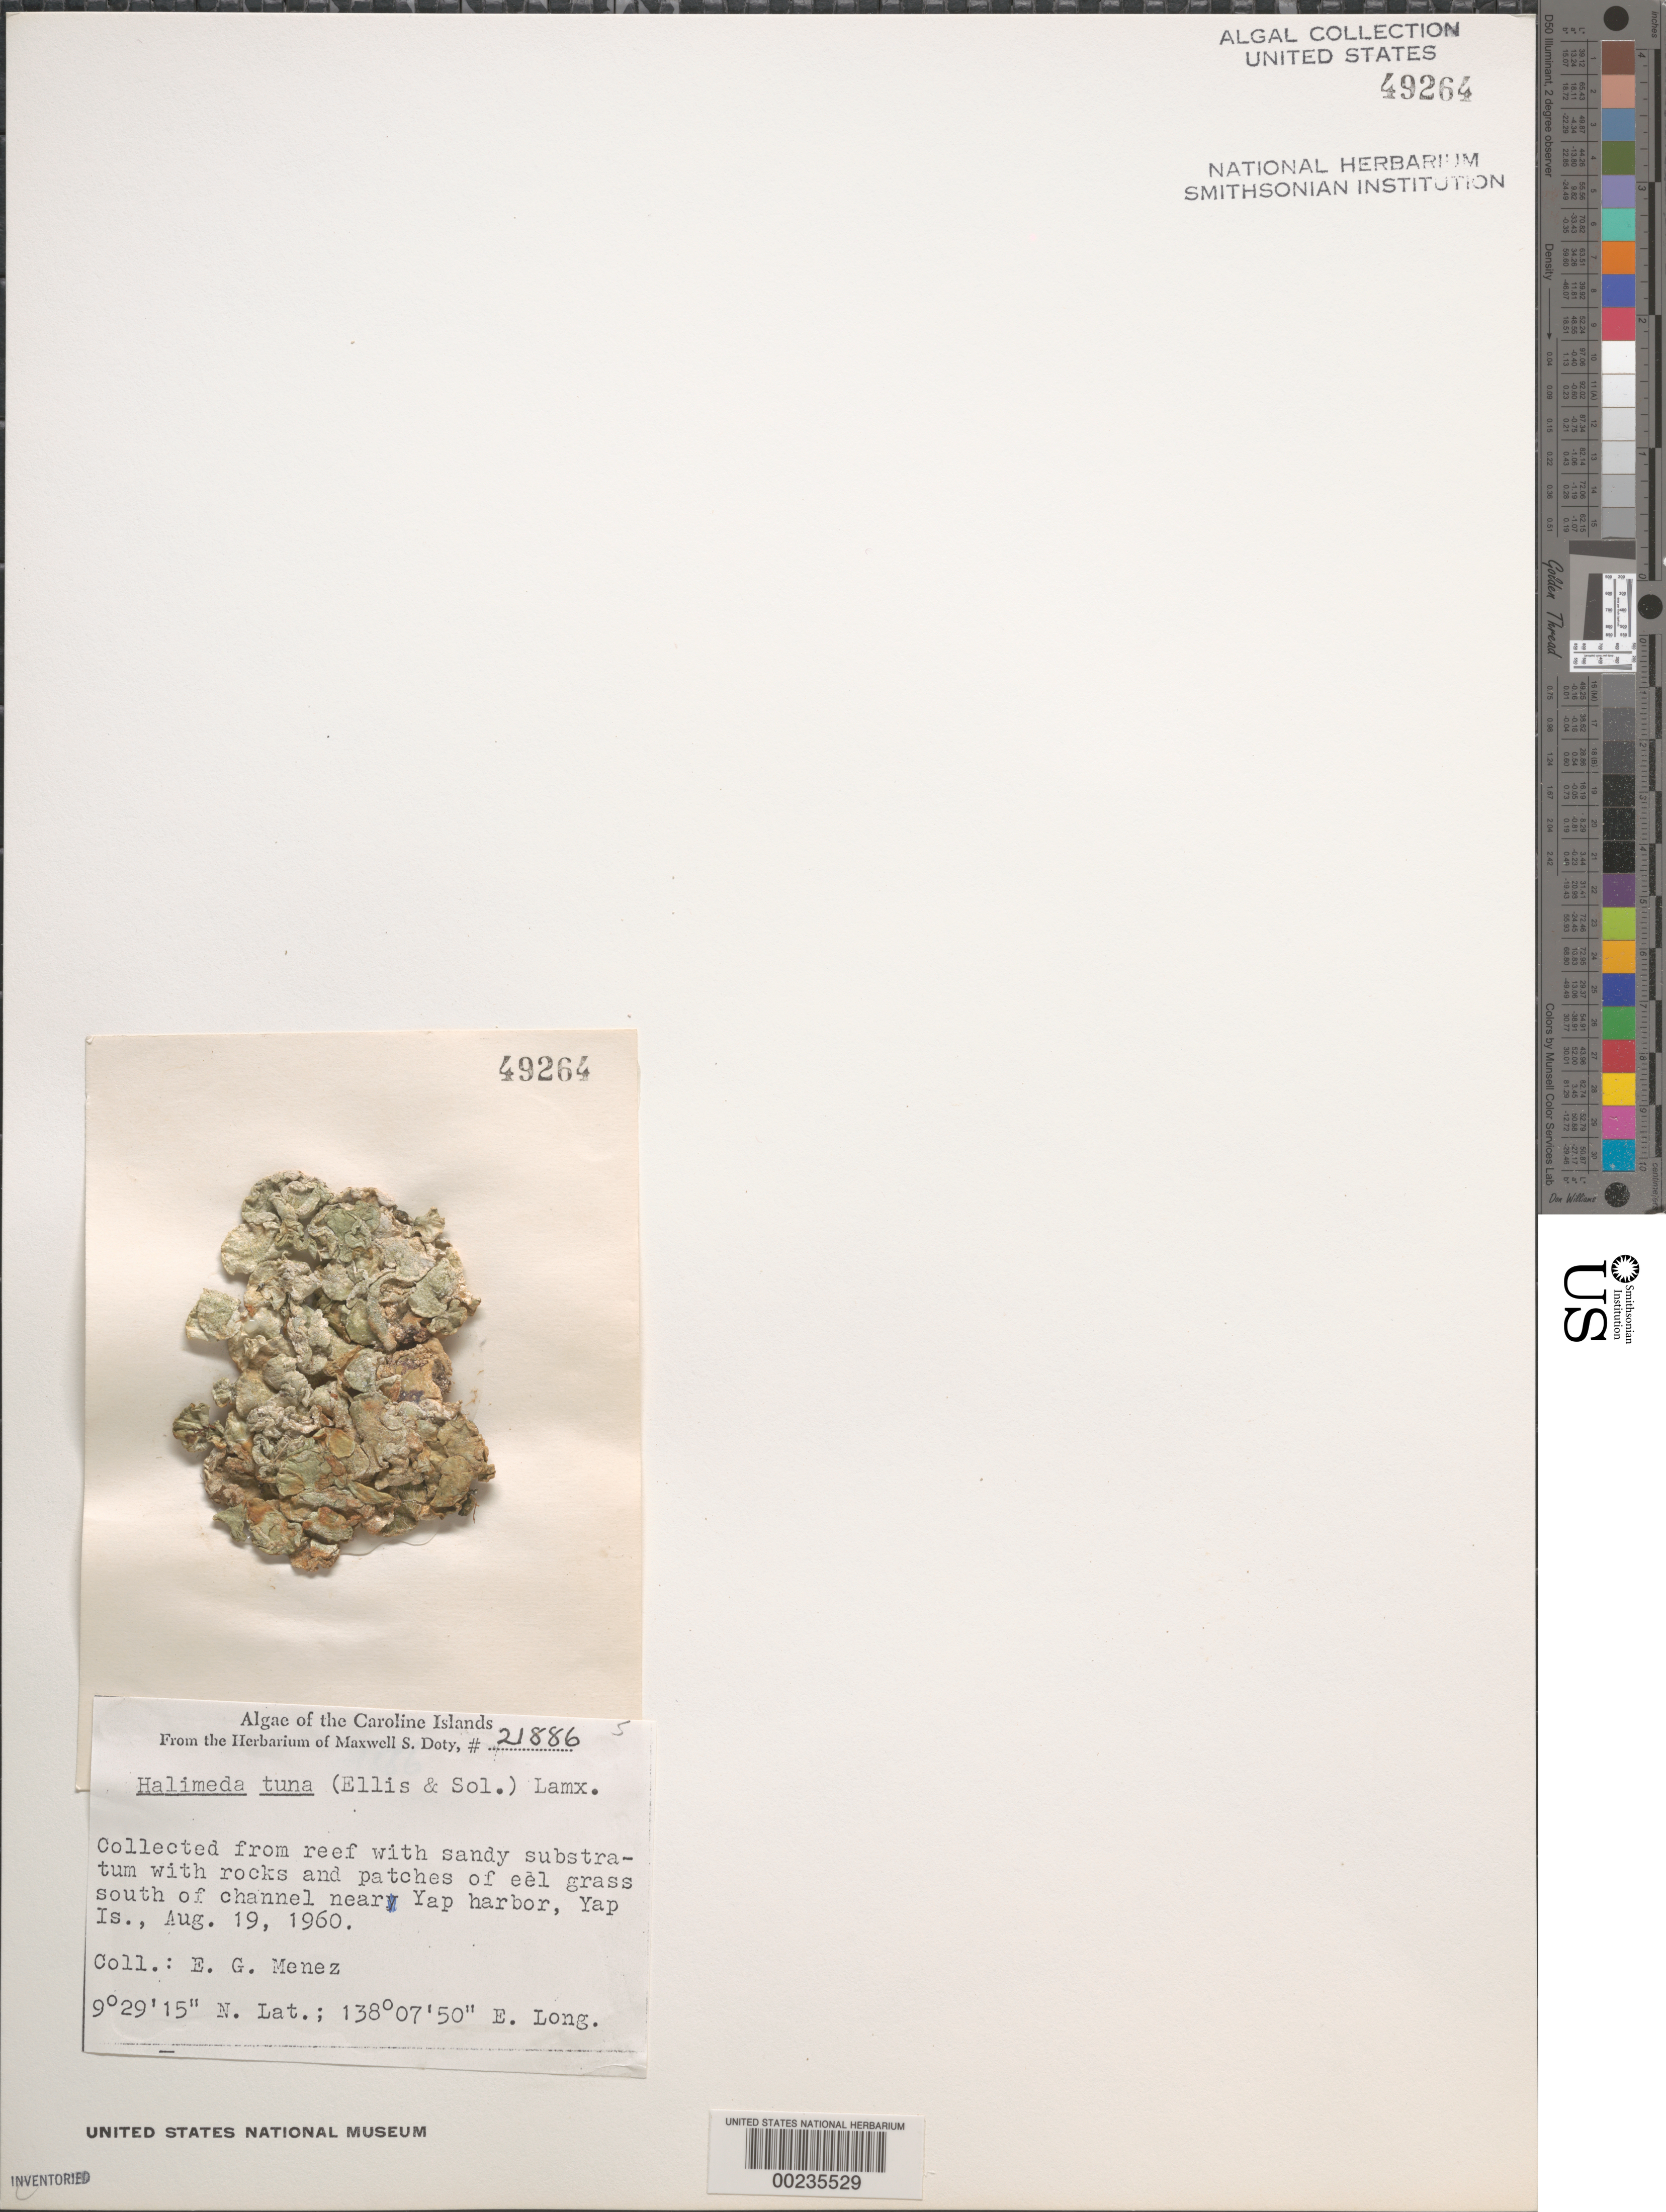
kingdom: Plantae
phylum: Chlorophyta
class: Ulvophyceae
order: Bryopsidales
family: Halimedaceae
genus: Halimeda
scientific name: Halimeda tuna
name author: (J. Ellis & Sol.) J.V.Lamouroux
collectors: Meñez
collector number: MSD 21886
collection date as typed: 19 Aug 1960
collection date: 1960-08-19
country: Micronesia, Federated States of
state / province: Yap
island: Yap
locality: Near Yap Harbor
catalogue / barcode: US 49264